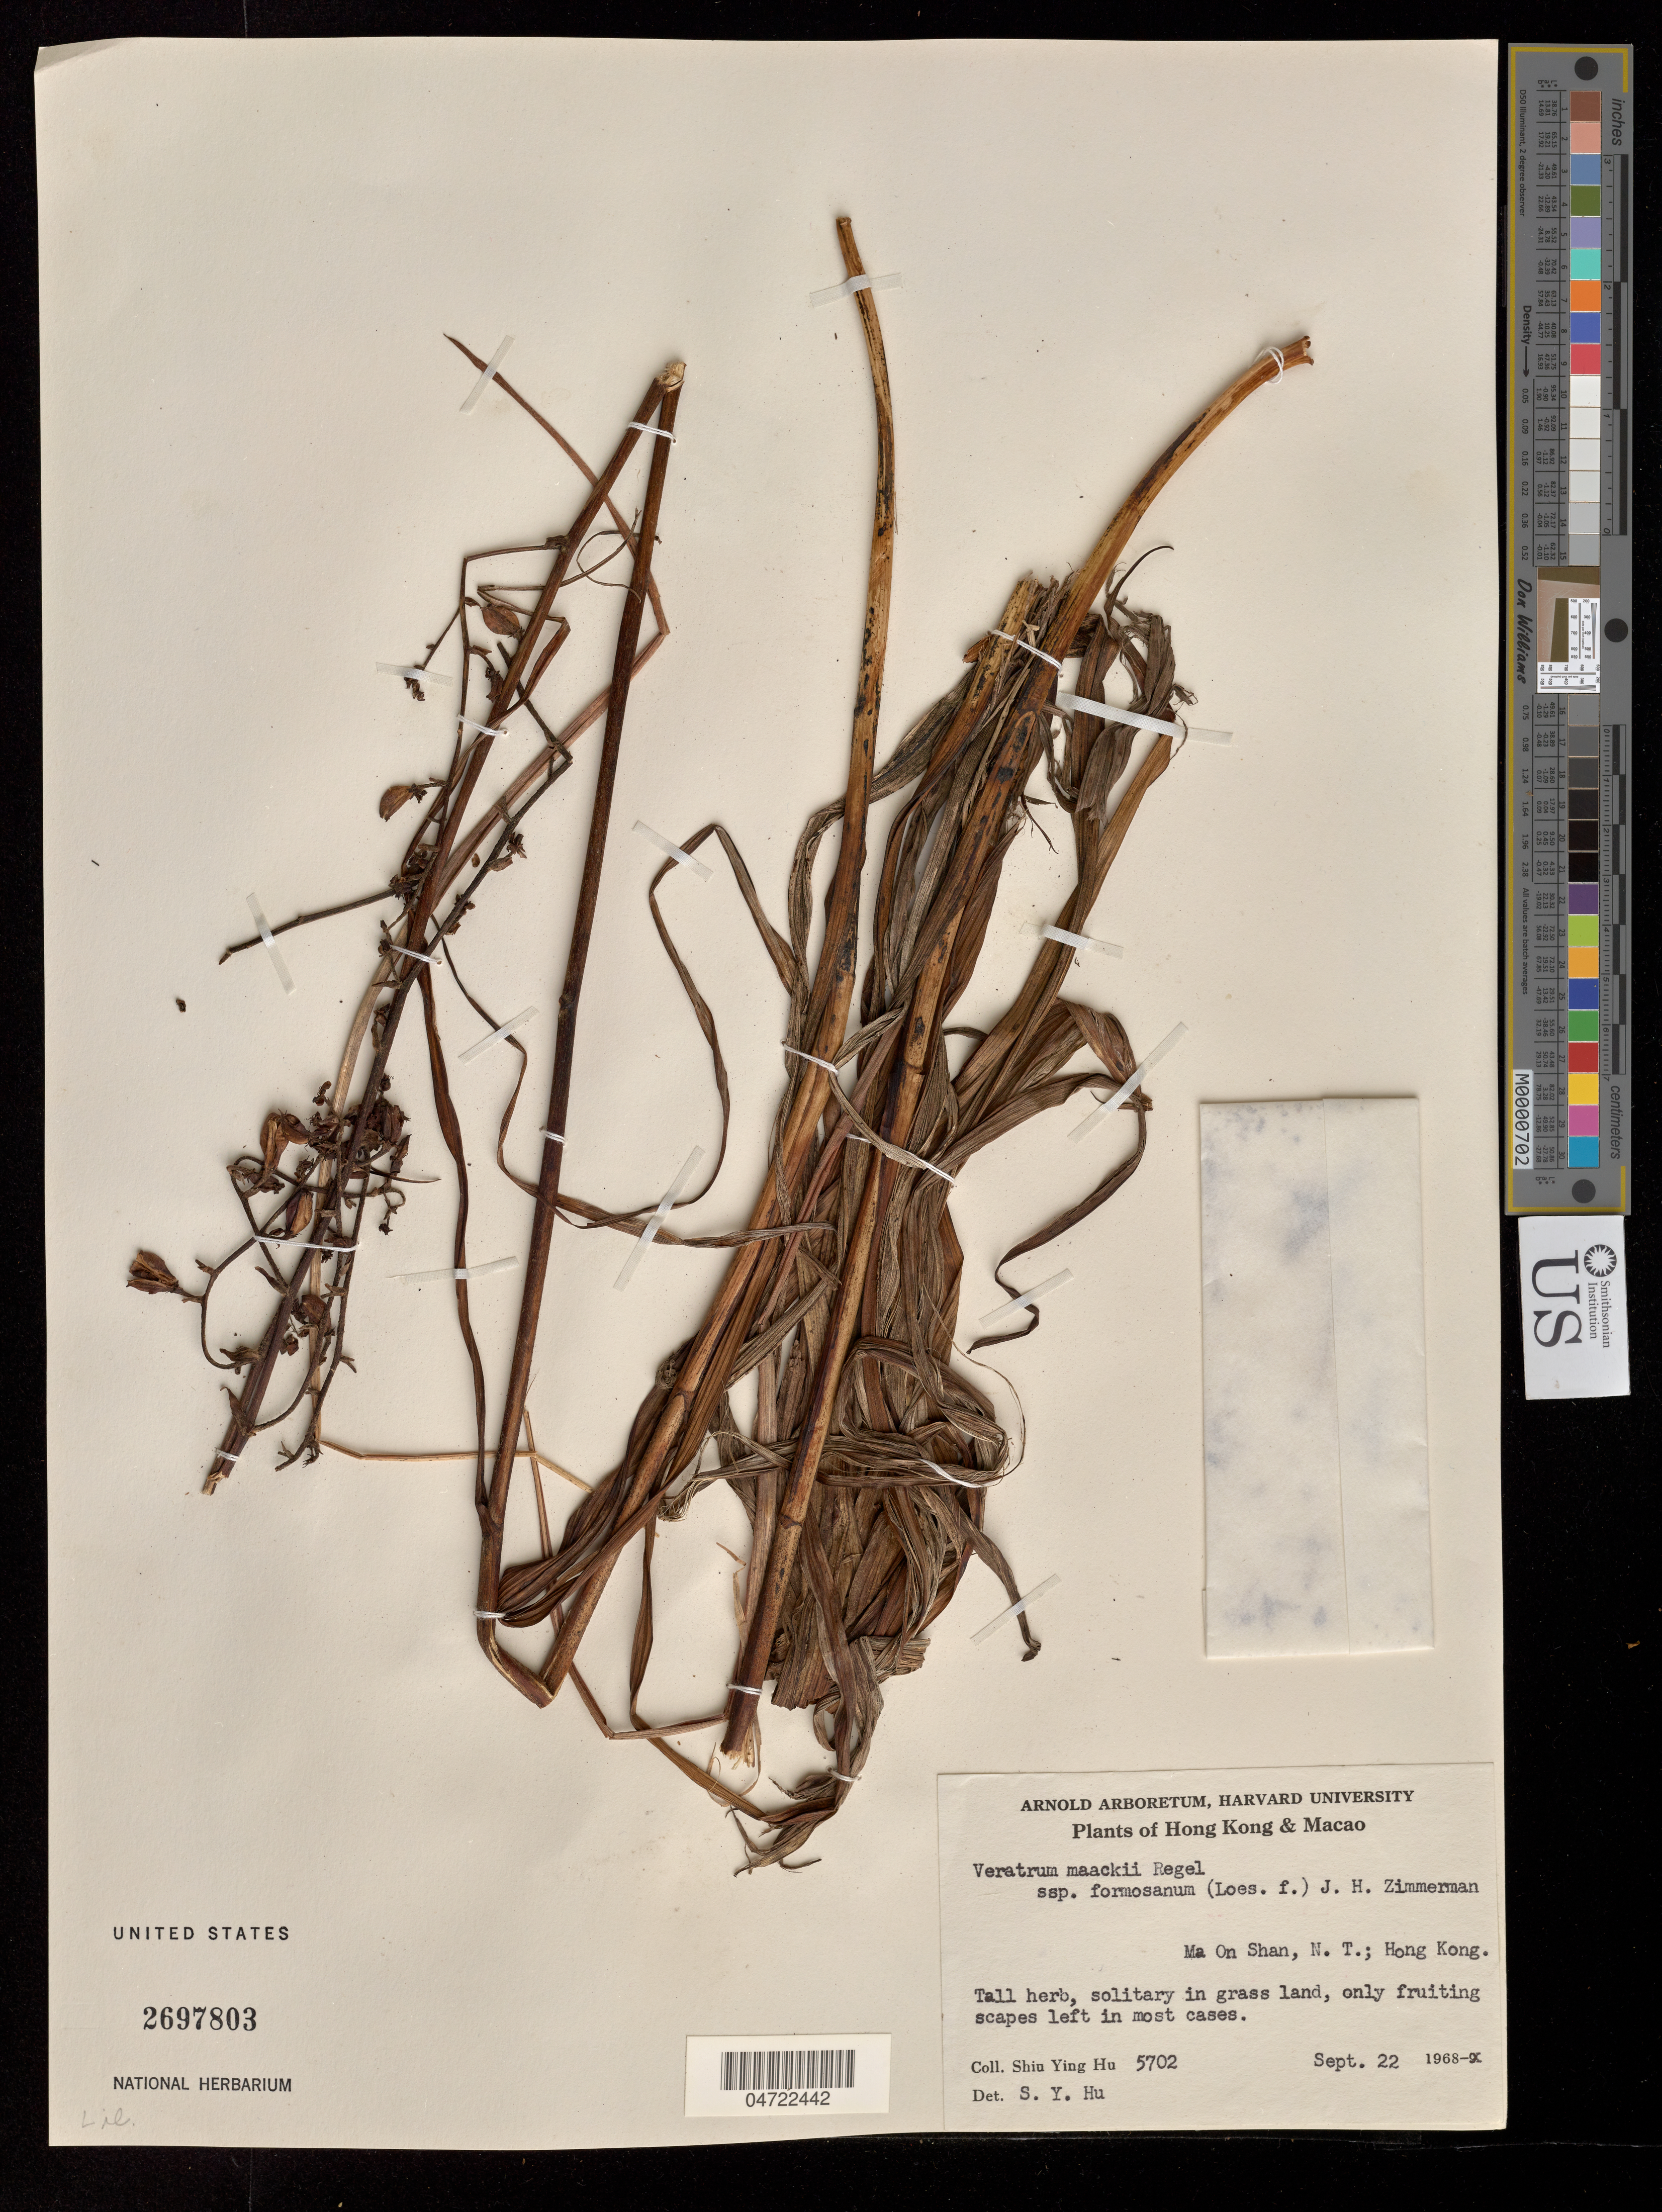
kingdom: Plantae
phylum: Tracheophyta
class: Liliopsida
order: Liliales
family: Melanthiaceae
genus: Veratrum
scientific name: Veratrum maackii subsp. formosanum (O. Loes.) J.H. Zimmerman, ined.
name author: (O. Loes.) J.H. Zimmerman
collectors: S. Y. Hu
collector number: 5702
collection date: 1968-09-22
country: China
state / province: Hong Kong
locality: Ma On Shan.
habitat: in grassland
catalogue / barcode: US 2697803